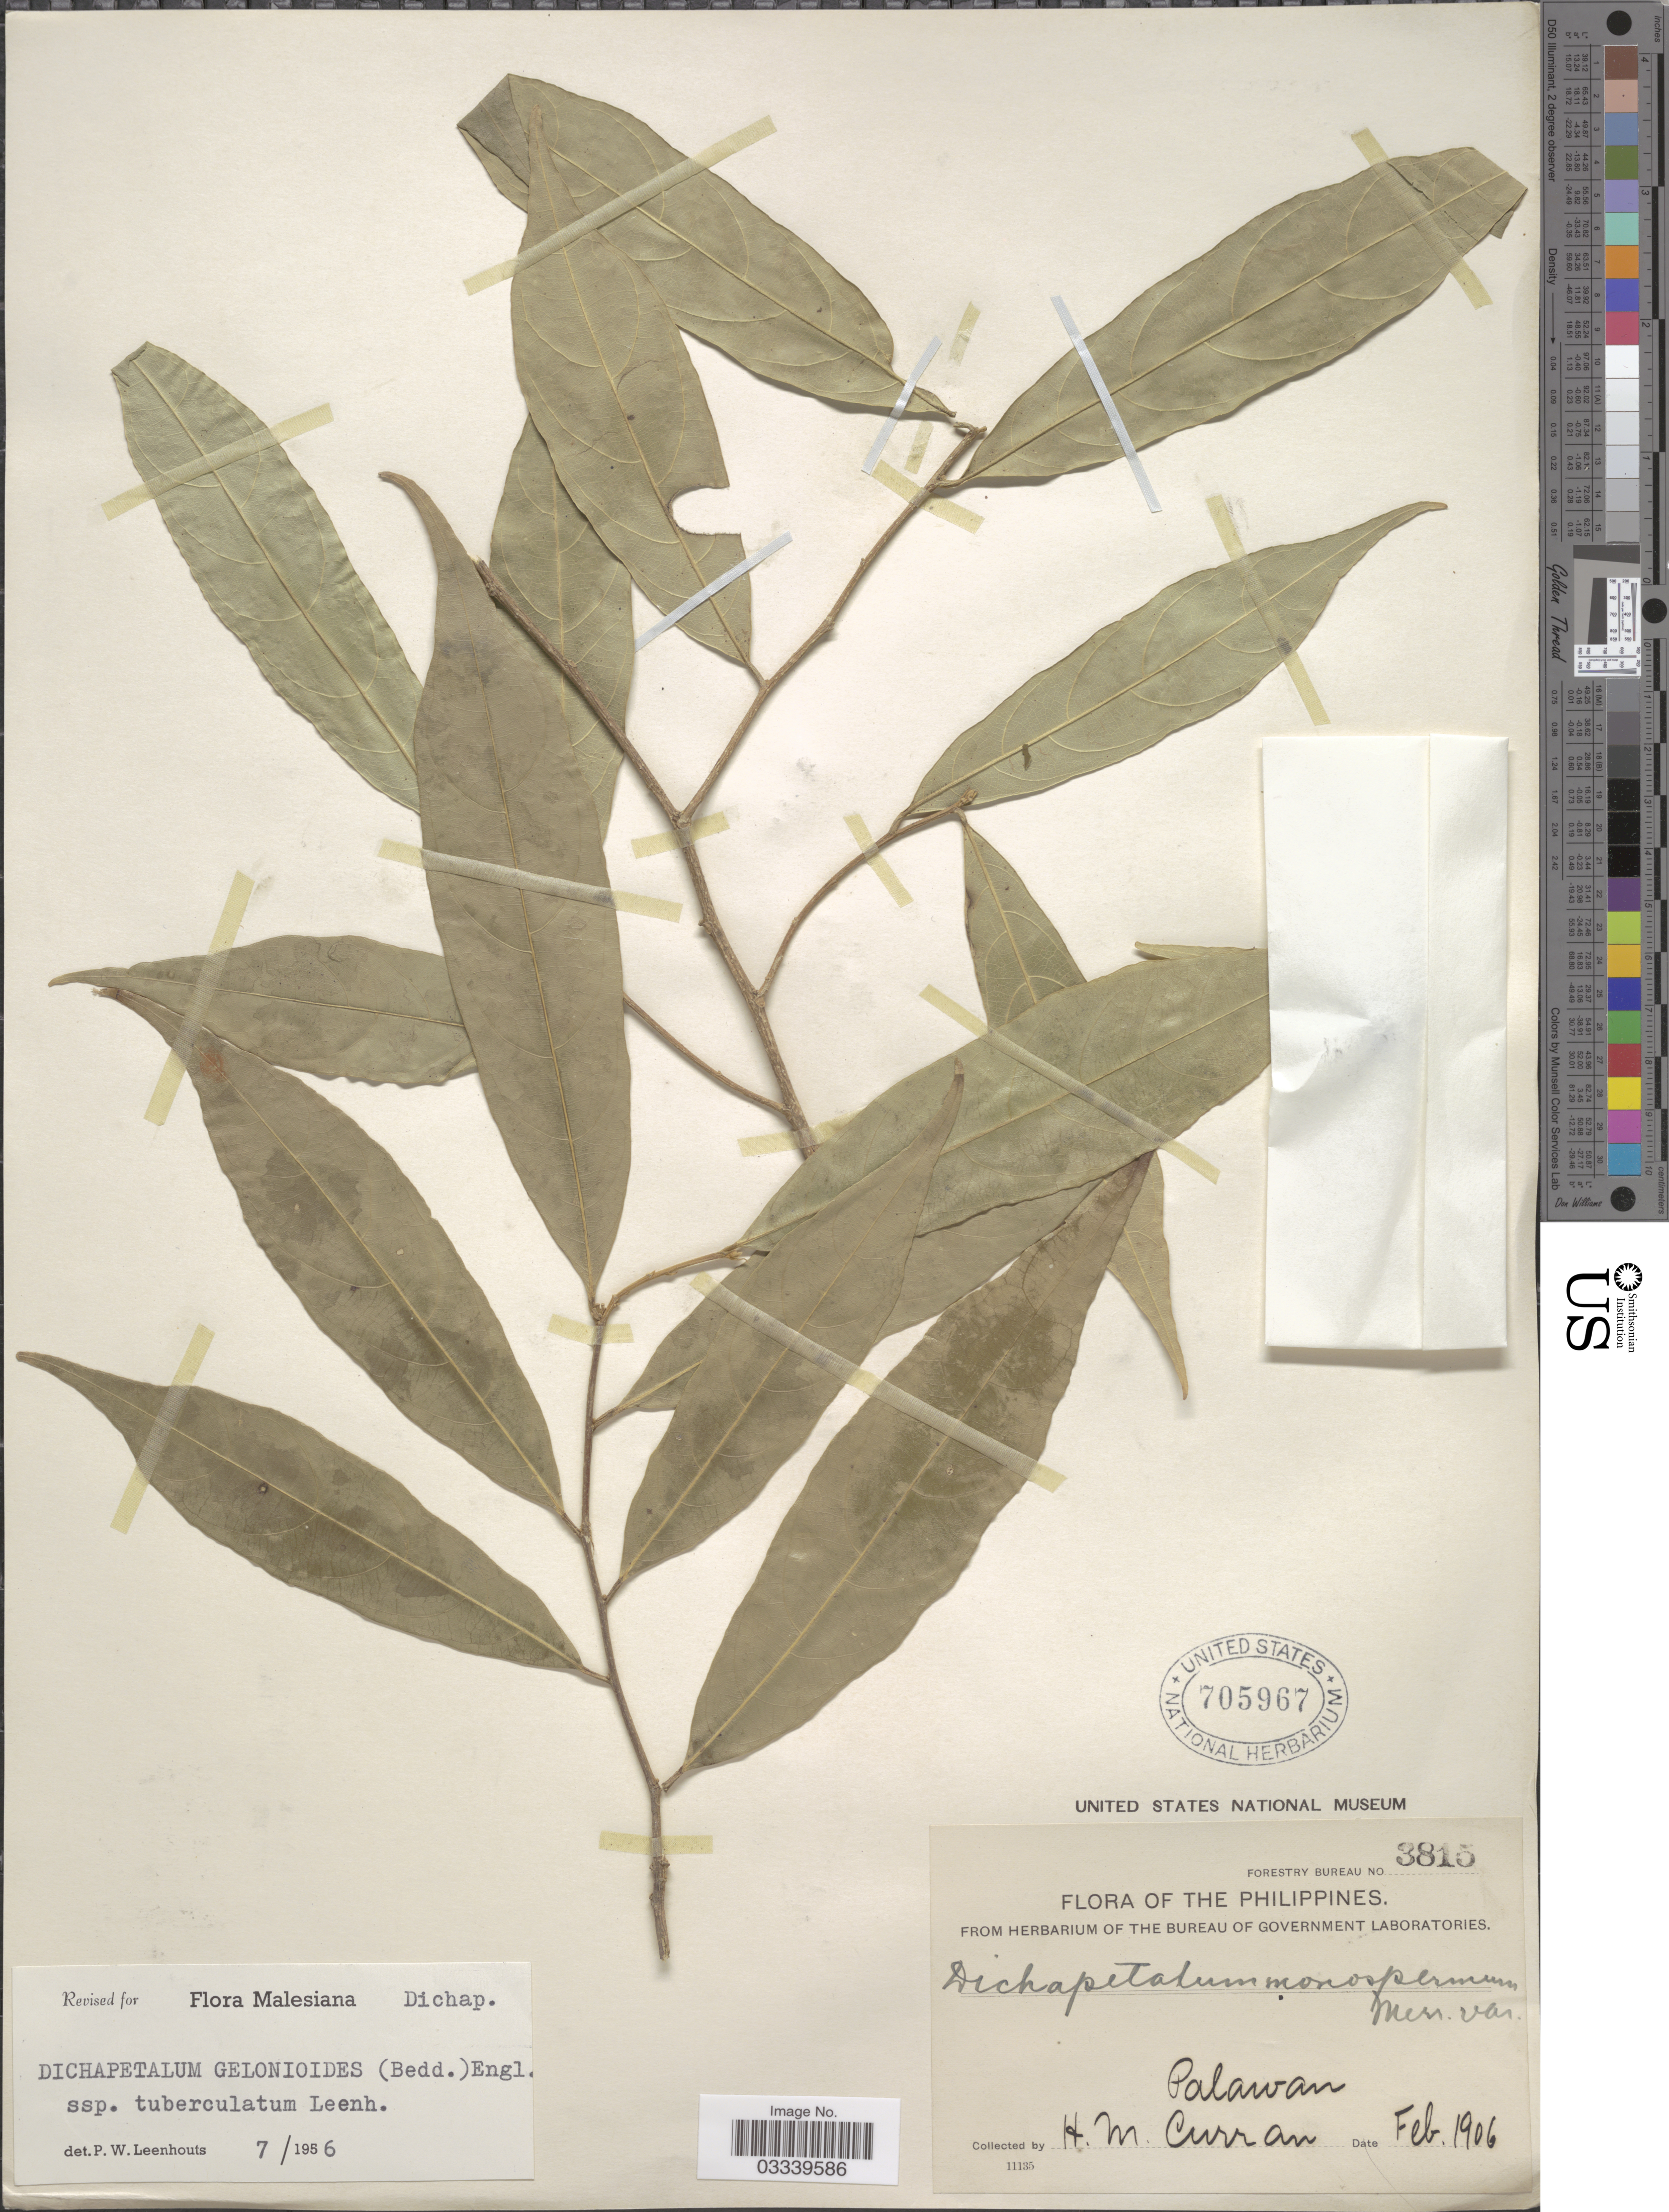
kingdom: Plantae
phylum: Tracheophyta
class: Magnoliopsida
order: Malpighiales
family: Dichapetalaceae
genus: Dichapetalum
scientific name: Dichapetalum gelonioides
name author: (Roxb.) Engl.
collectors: H. M. Curran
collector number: Forestry Bureau 3815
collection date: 1906-02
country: Philippines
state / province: Mimaropa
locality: Palawan.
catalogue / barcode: US 705967